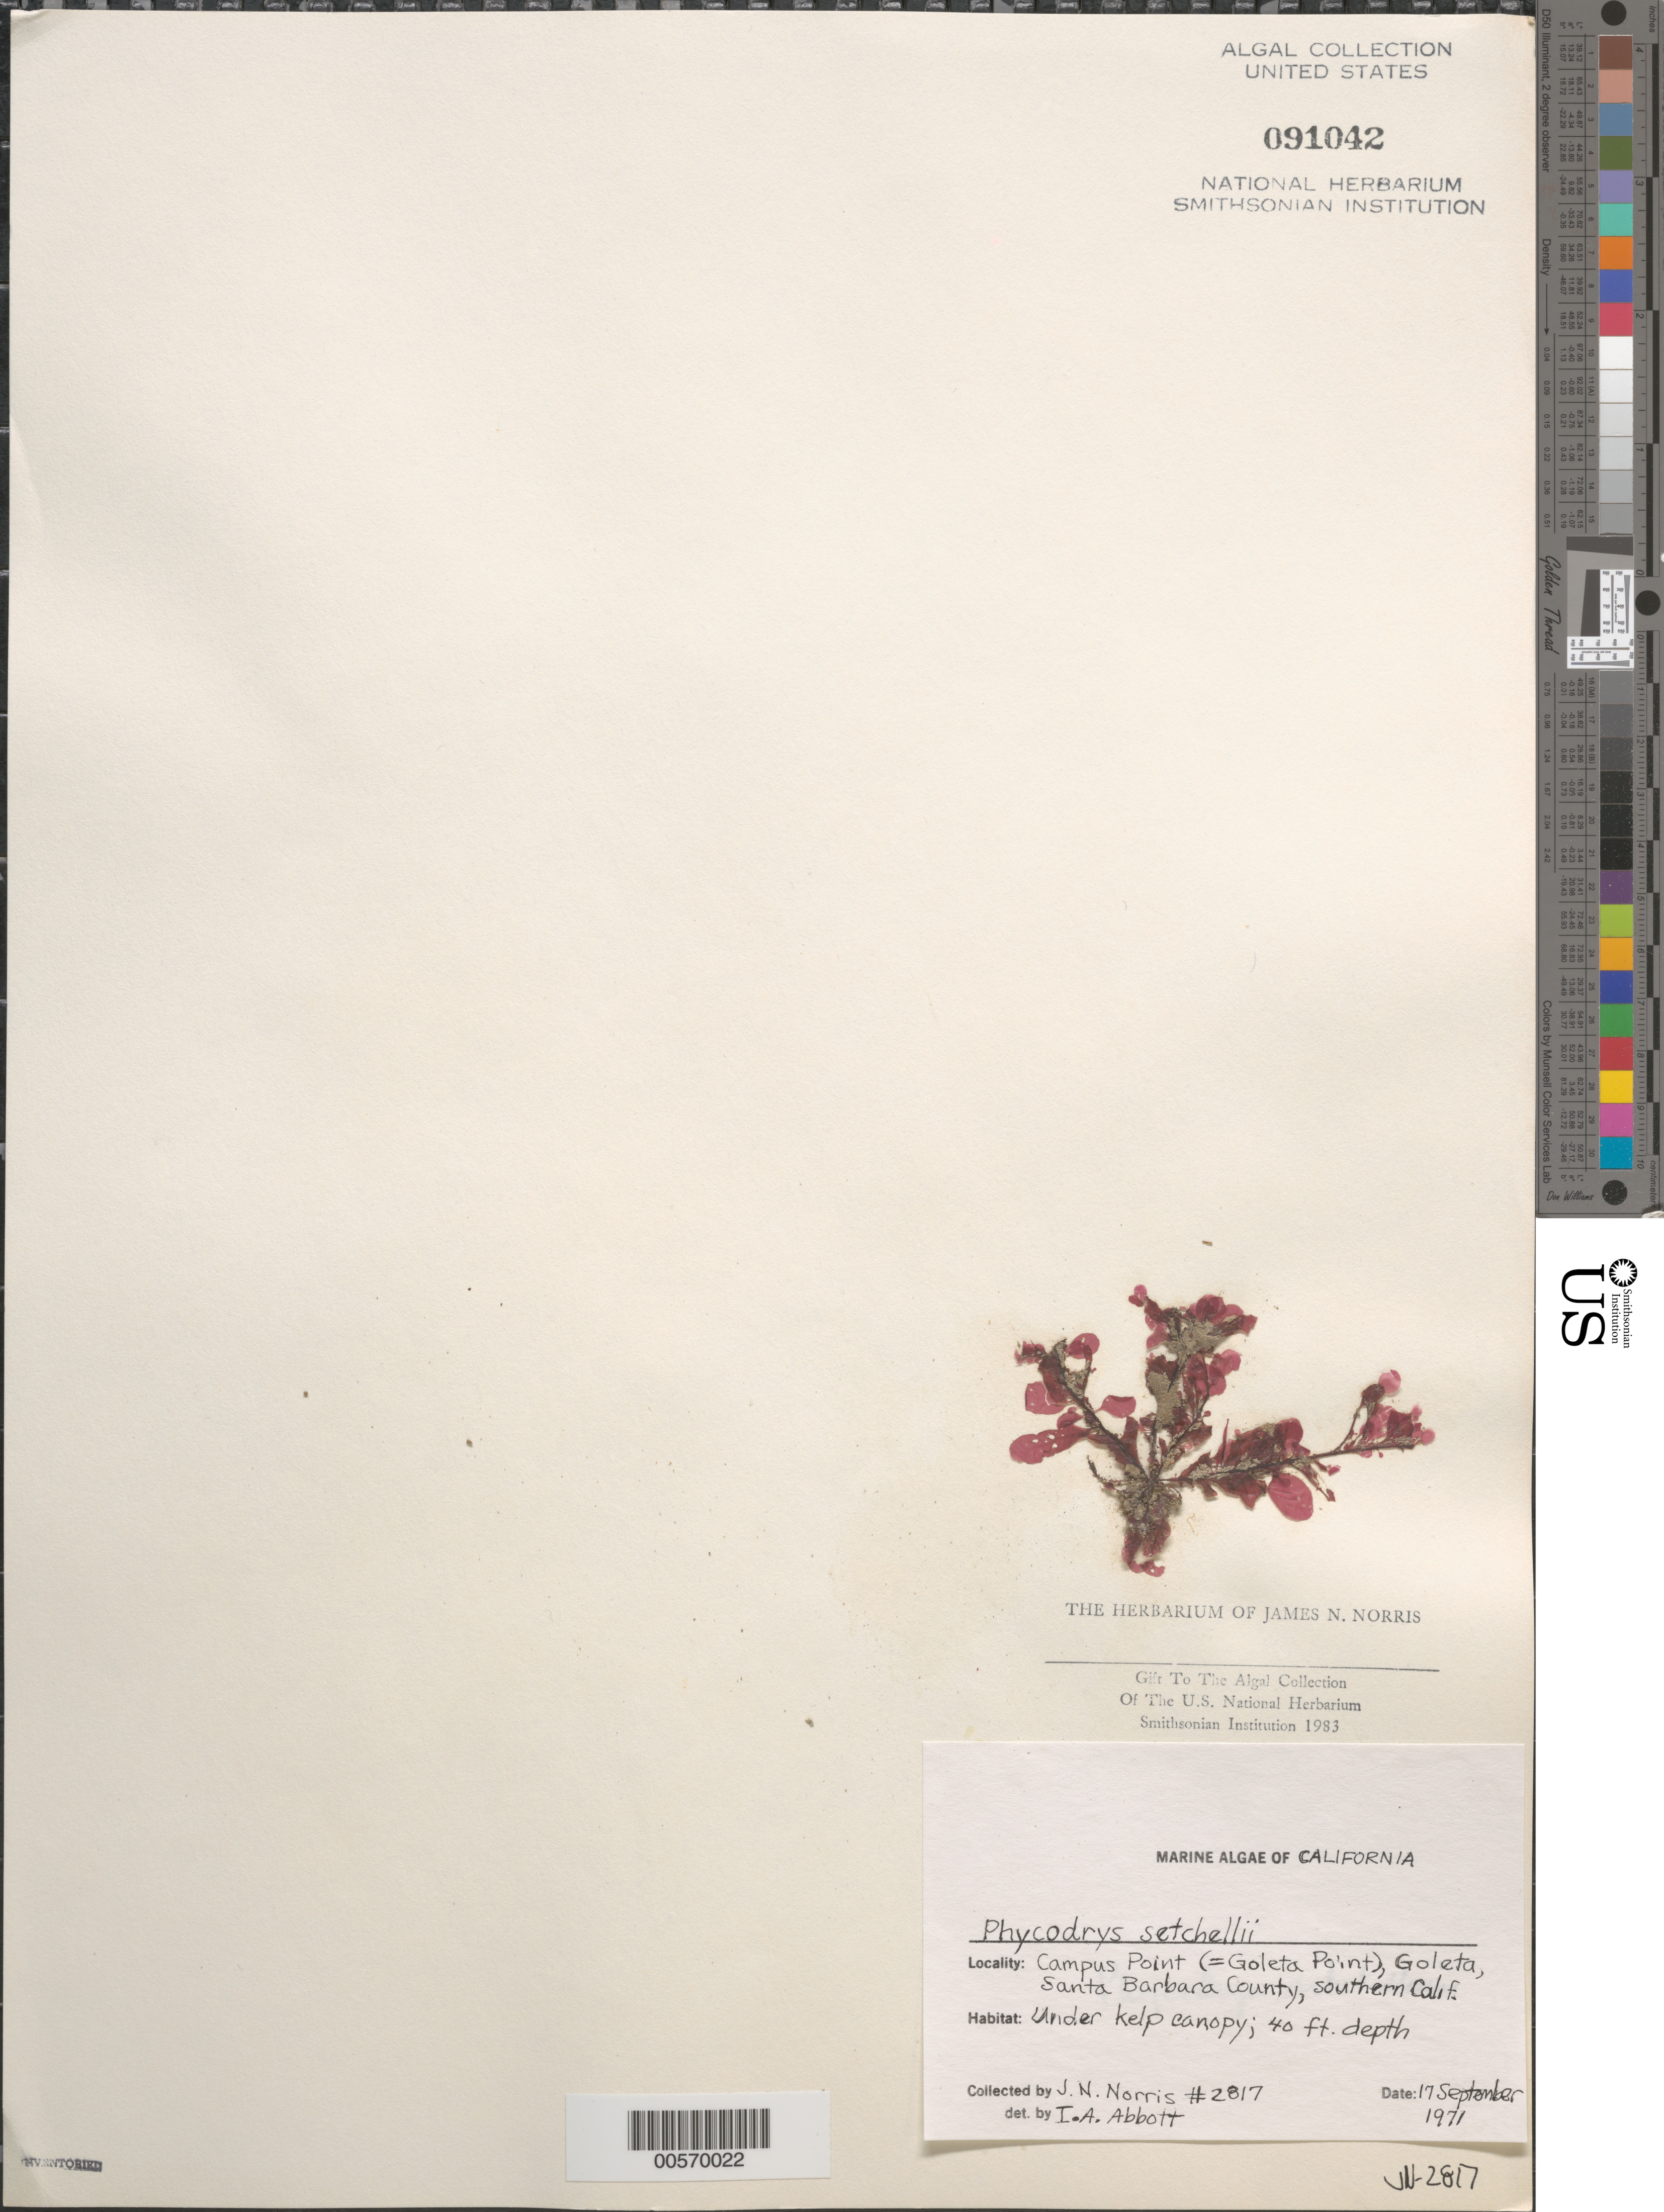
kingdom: Plantae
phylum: Rhodophyta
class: Florideophyceae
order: Ceramiales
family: Delesseriaceae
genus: Phycodrys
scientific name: Phycodrys setchellii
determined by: Abbott, Isabella A.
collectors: J. N. Norris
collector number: JN-2817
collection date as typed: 17 Sep 1971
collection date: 1971-09-17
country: United States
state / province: California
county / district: Santa Barbara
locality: Campus Point, Goleta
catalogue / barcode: US 91042